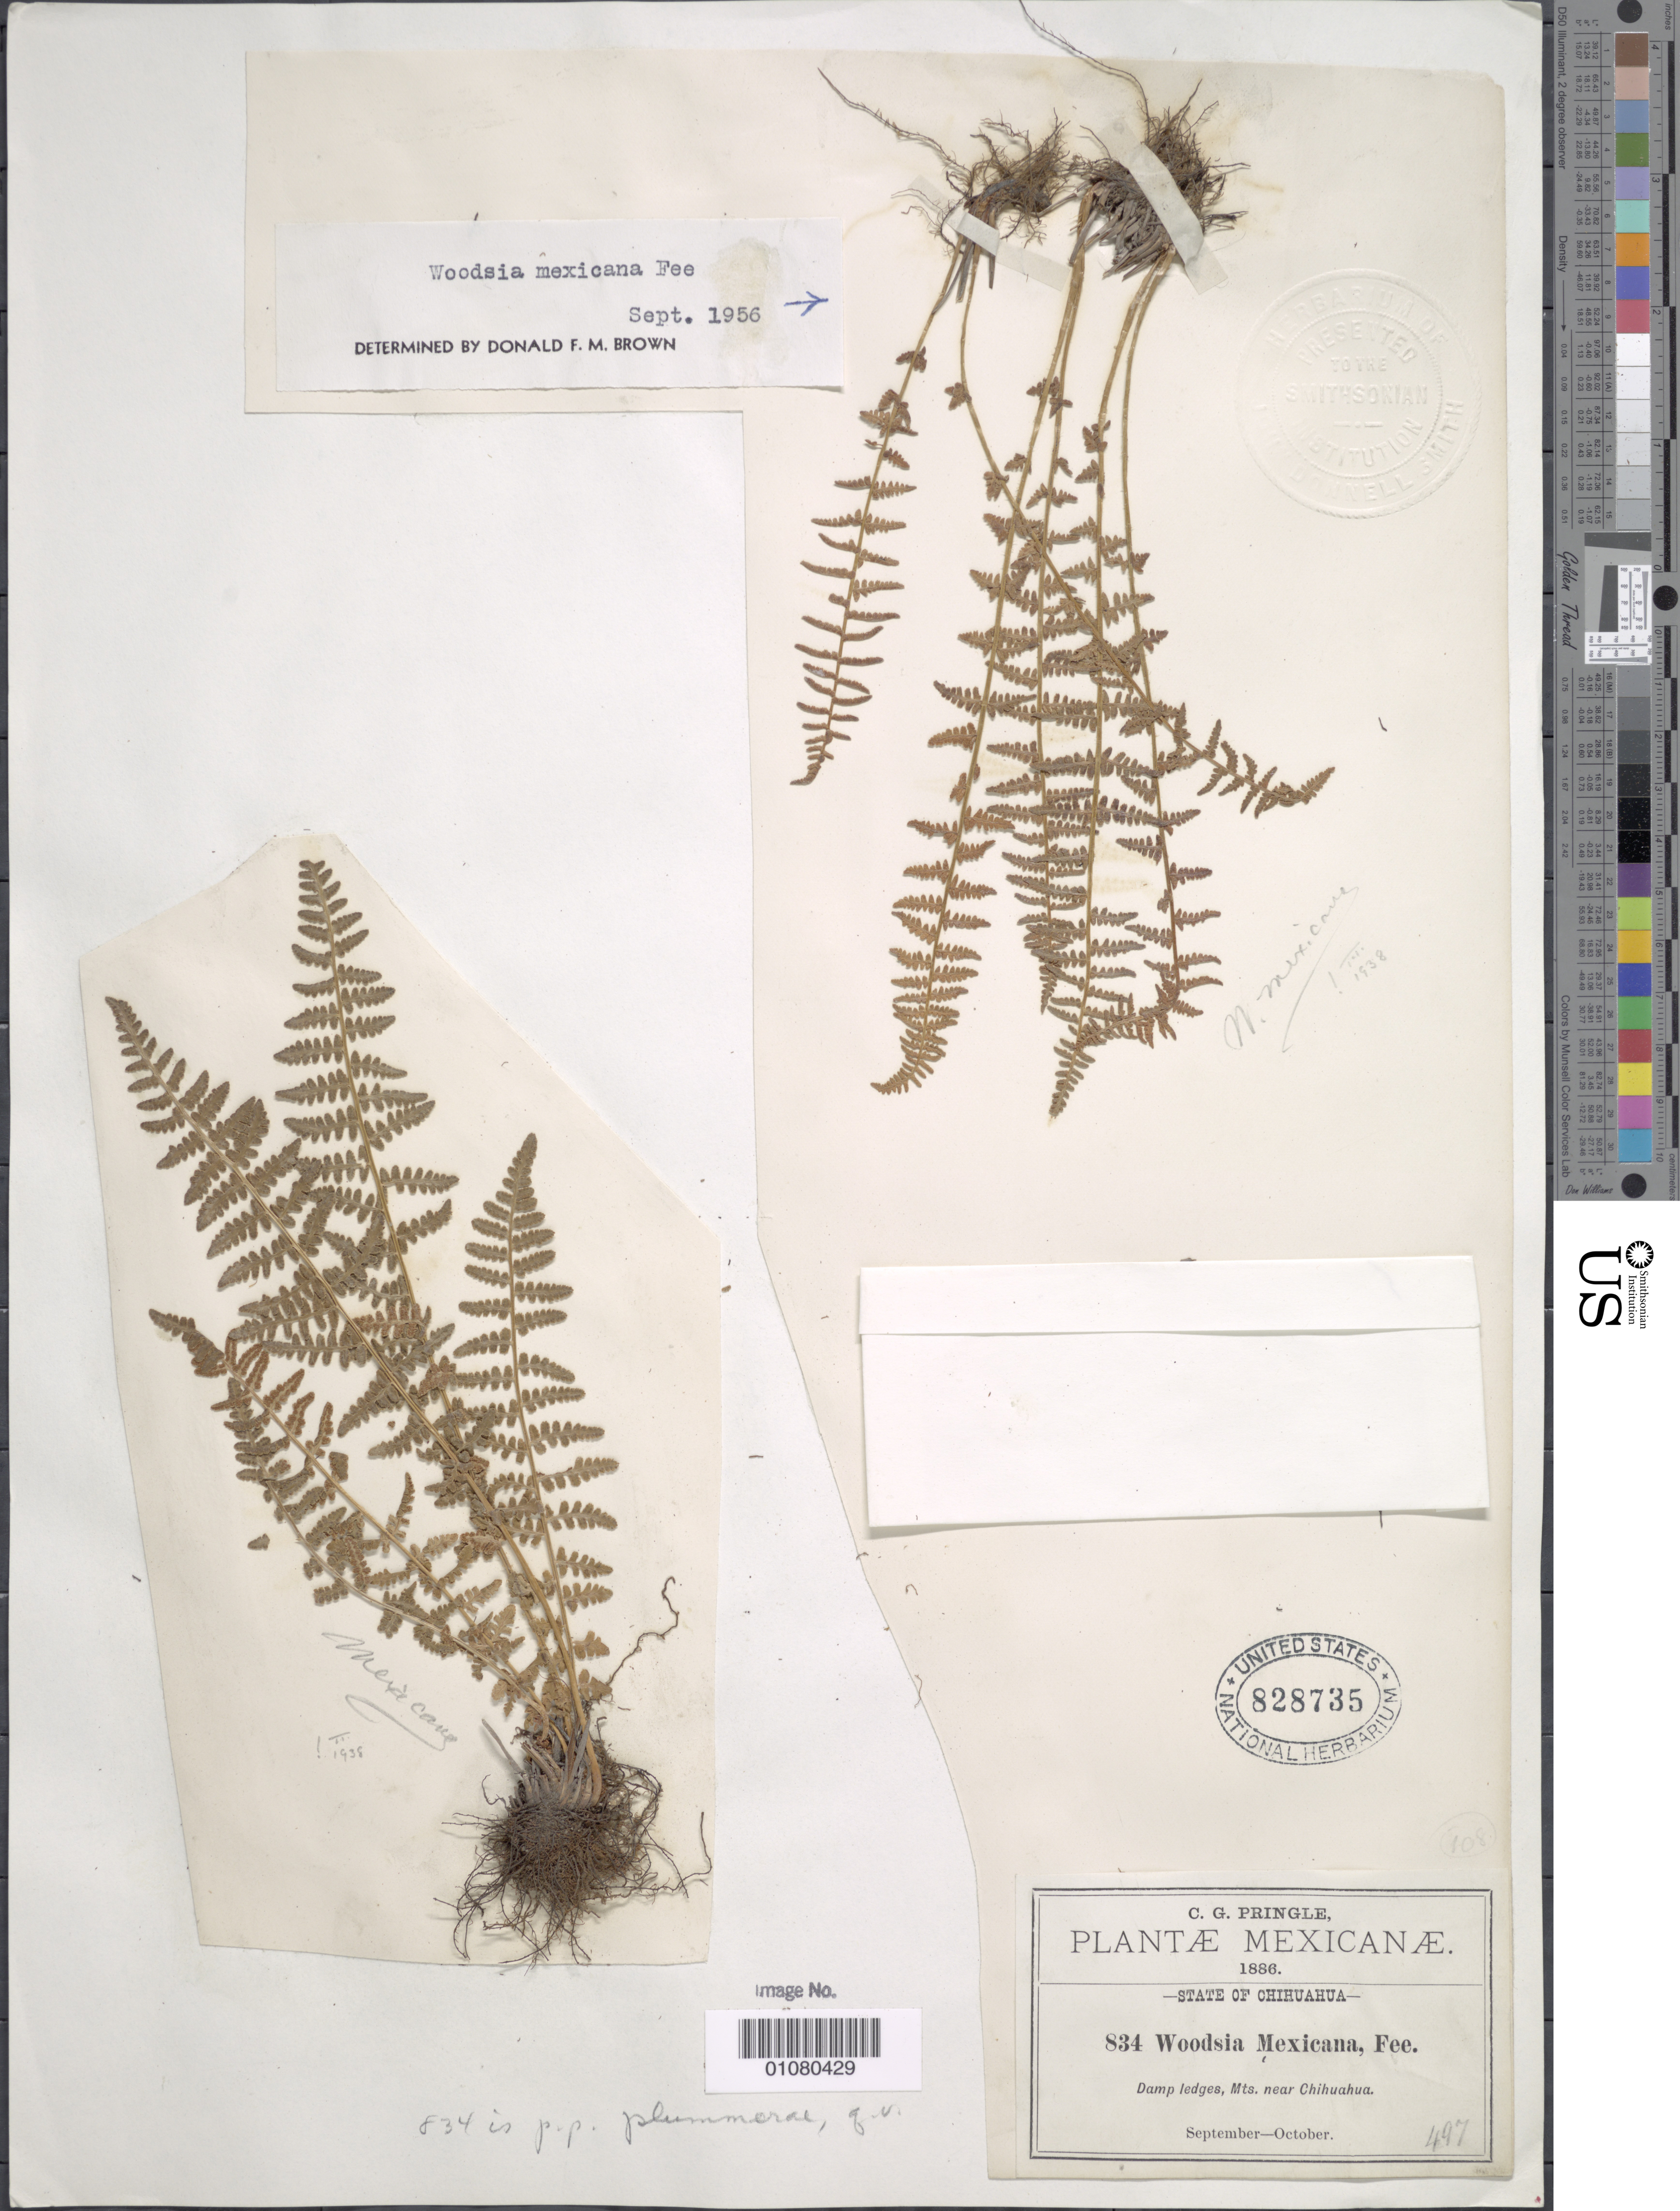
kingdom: Plantae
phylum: Tracheophyta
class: Polypodiopsida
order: Polypodiales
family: Woodsiaceae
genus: Woodsia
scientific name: Woodsia mexicana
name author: Fée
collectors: C. G. Pringle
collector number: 834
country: Mexico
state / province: Chihuahua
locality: Mountains near Chihuahua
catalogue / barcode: US 828735